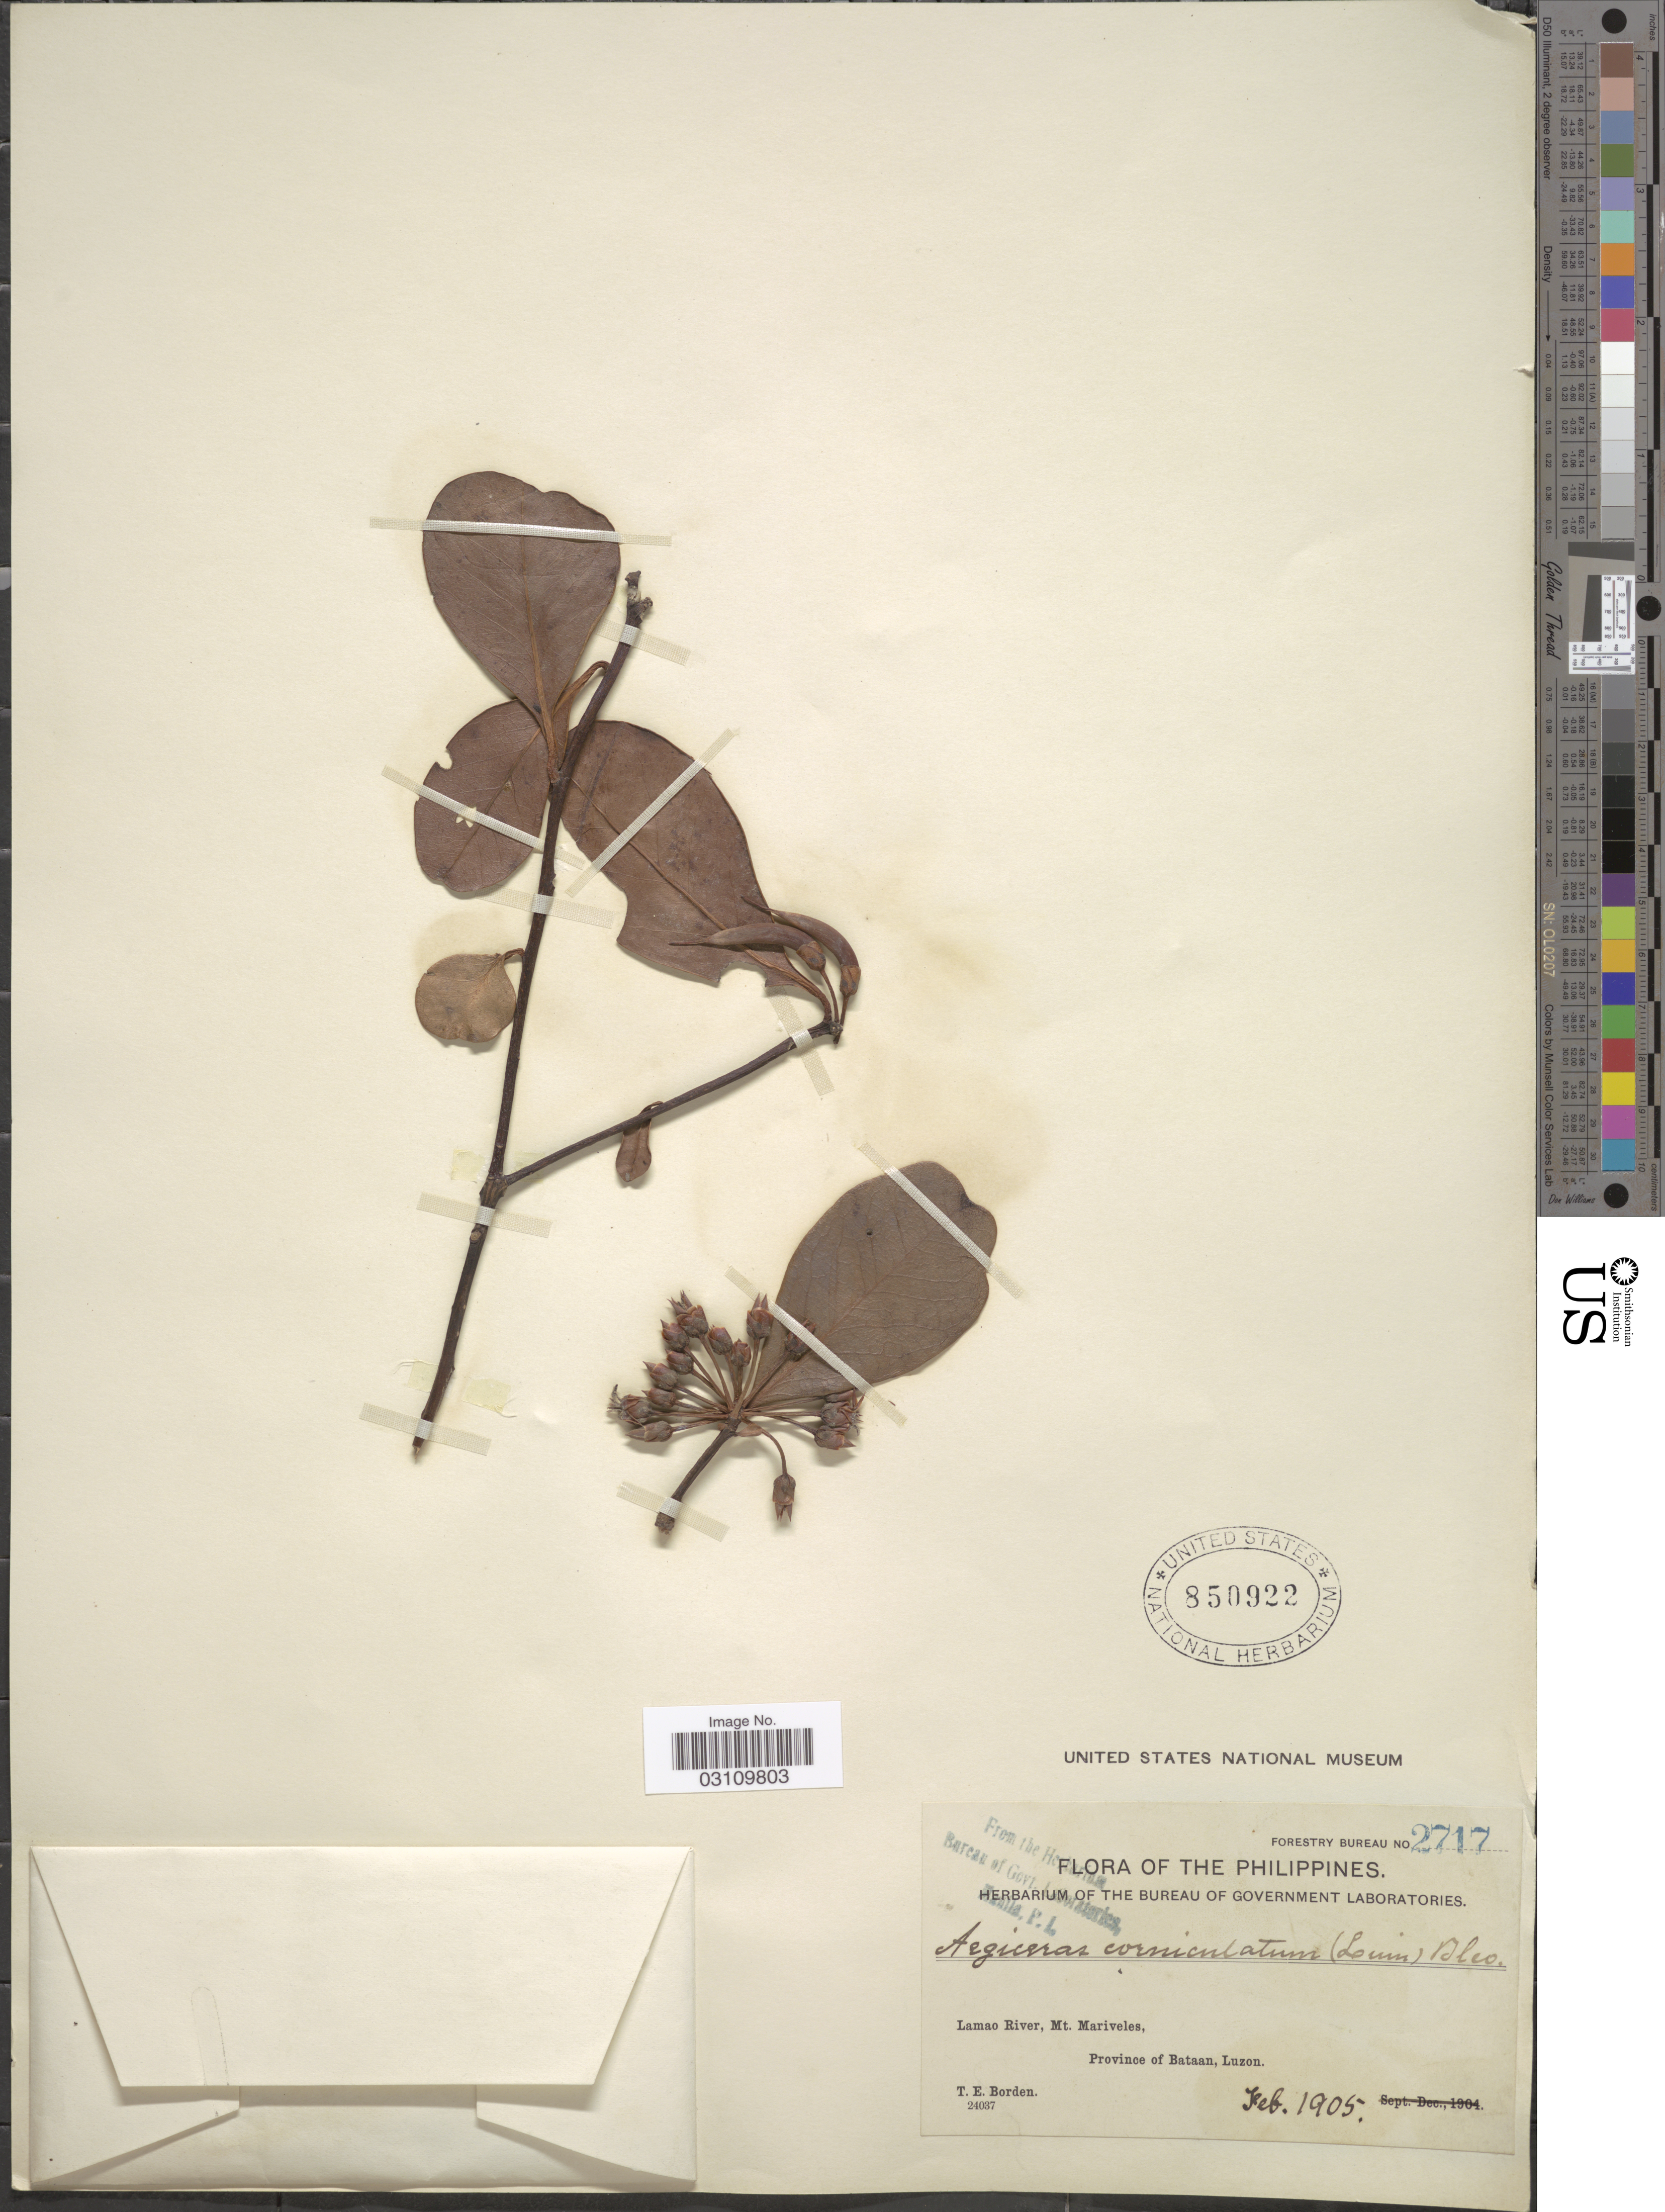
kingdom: Plantae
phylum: Tracheophyta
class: Magnoliopsida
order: Ericales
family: Primulaceae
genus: Aegiceras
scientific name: Aegiceras corniculatum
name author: (L.) Blanco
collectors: T. E. Borden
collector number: Forestry Bureau 2717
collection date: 1905-02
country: Philippines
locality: Lamao River, Mt. Mariveles, Province of Bataan, Luzon.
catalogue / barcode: US 850922